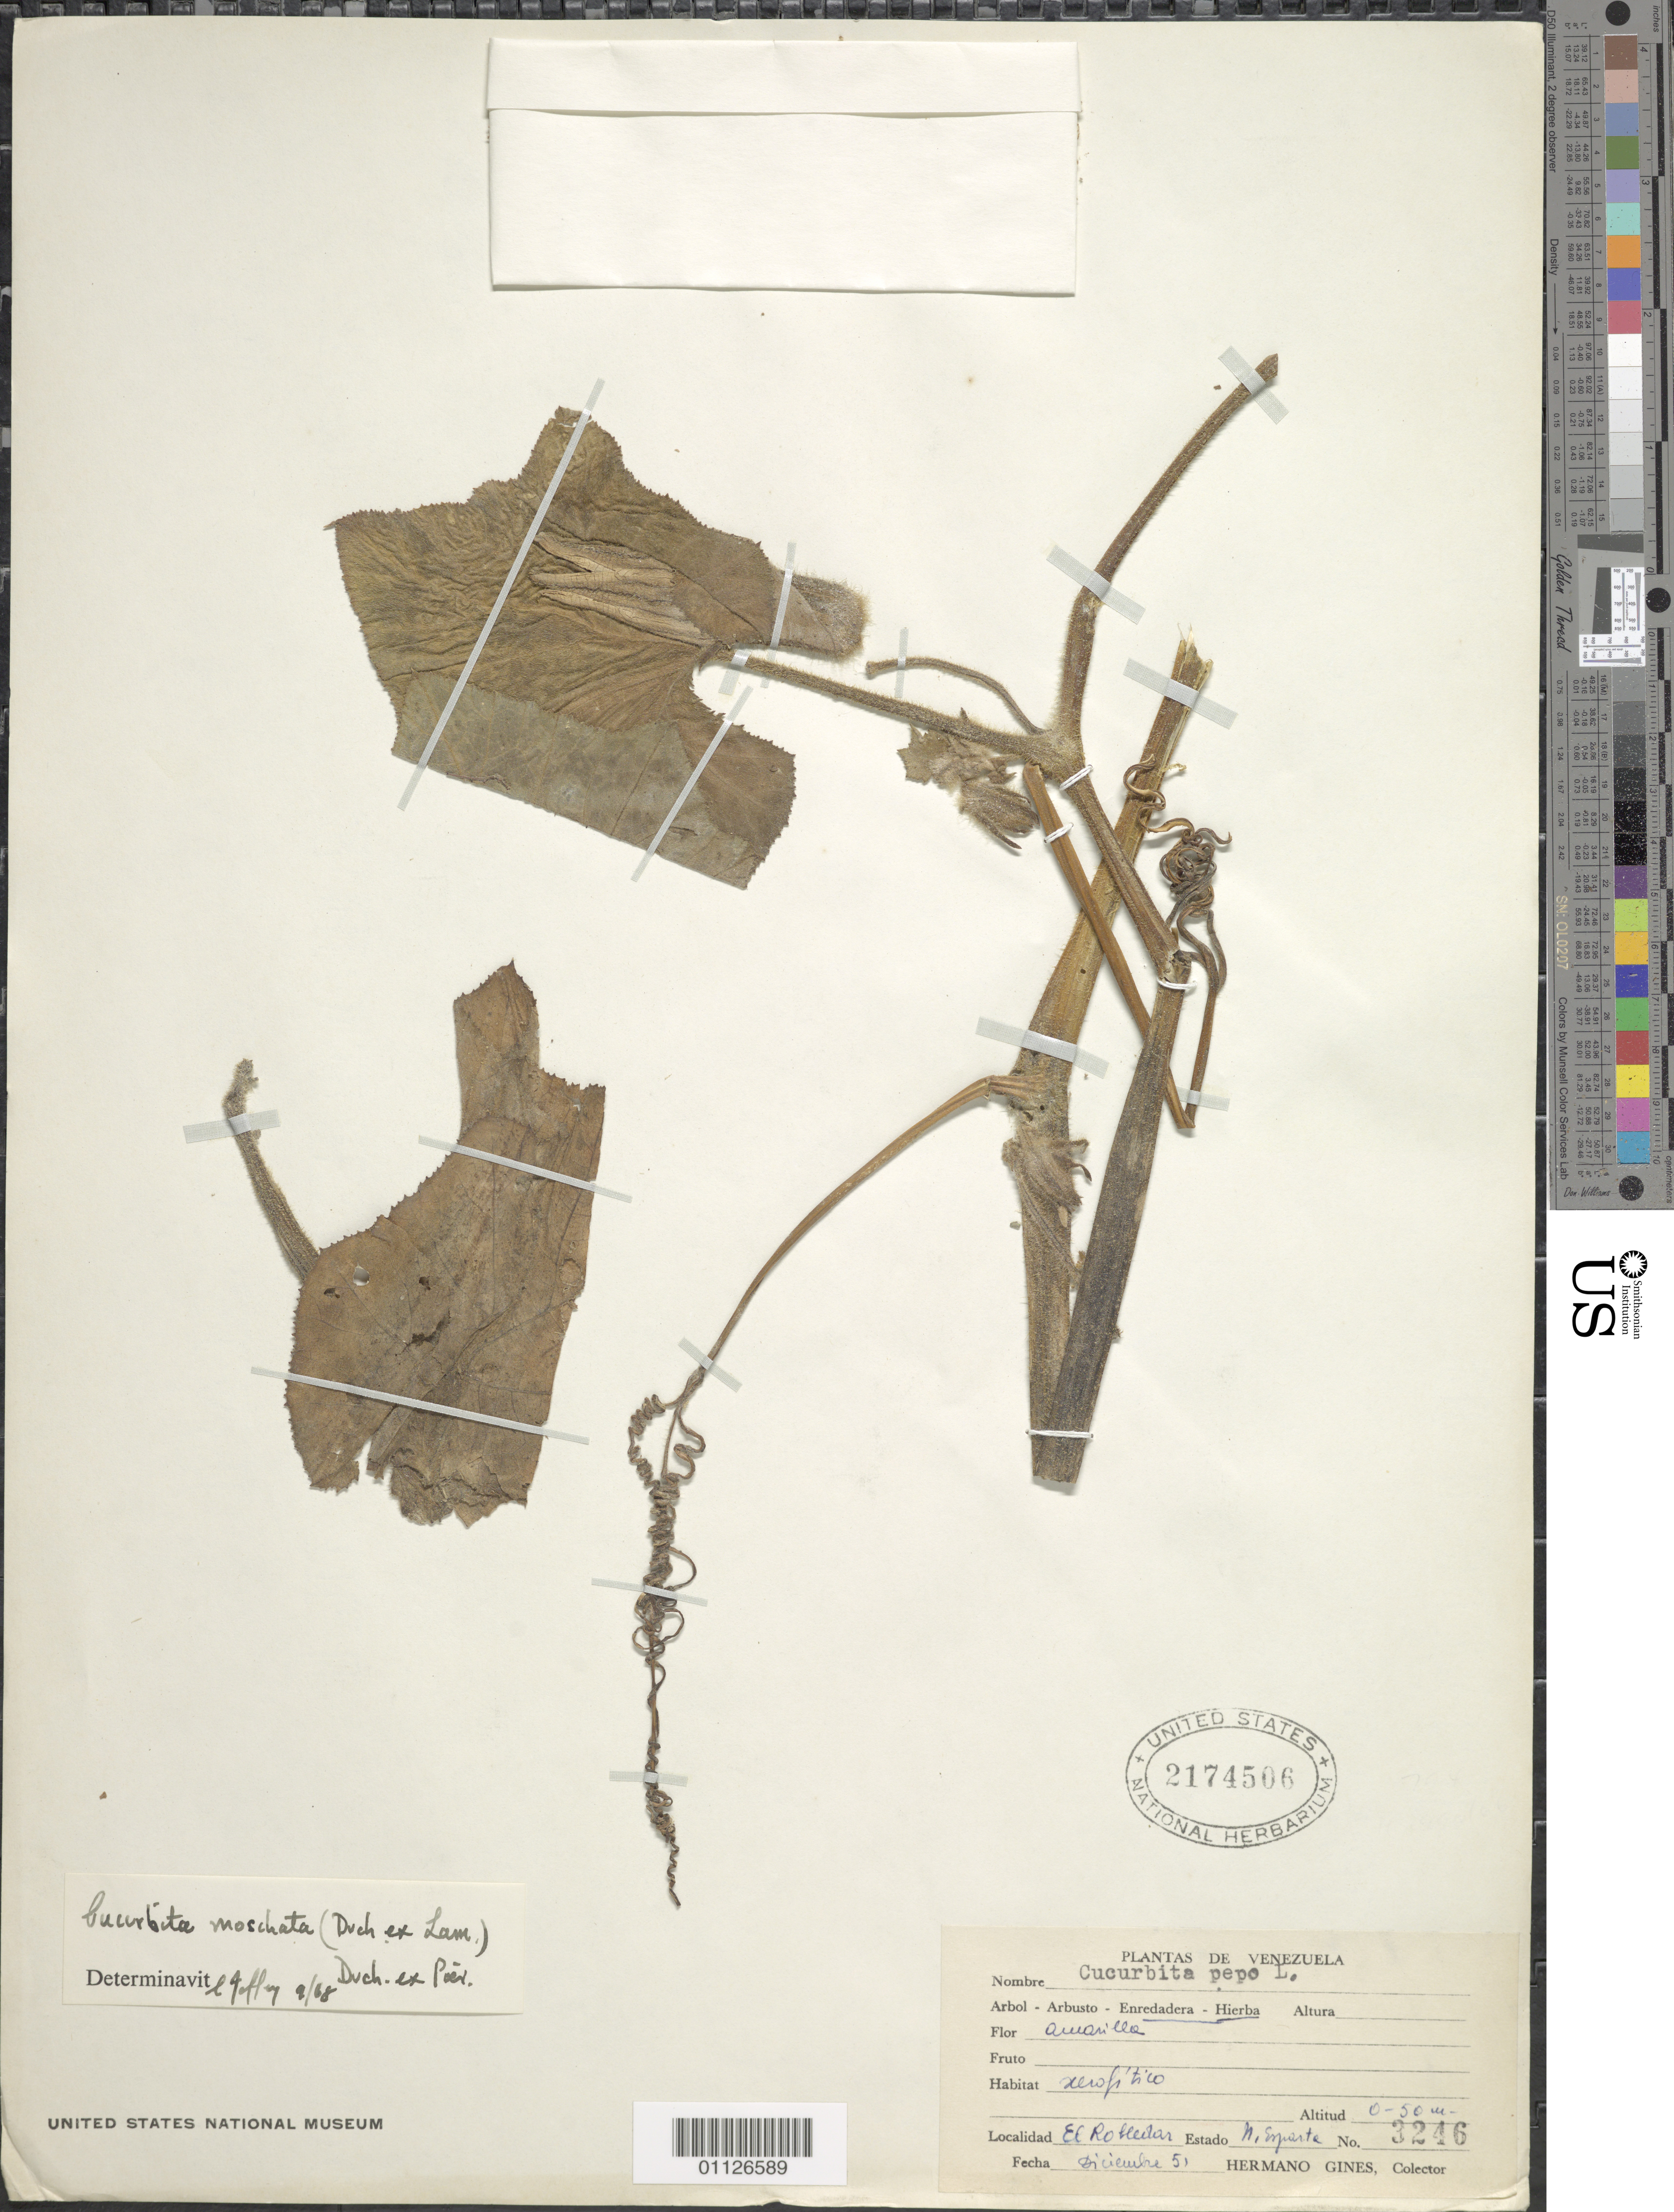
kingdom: Plantae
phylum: Tracheophyta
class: Magnoliopsida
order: Cucurbitales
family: Cucurbitaceae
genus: Cucurbita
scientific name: Cucurbita moschata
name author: (Duch.) Poir.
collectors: Bro. Gines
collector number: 3246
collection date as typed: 01 Dec 1951 to 31 Dec 1951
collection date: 1951-12-01/1951-12-31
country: Venezuela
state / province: Nueva Esparta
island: Margarita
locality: El Robledal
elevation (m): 0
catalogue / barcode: US 2174506